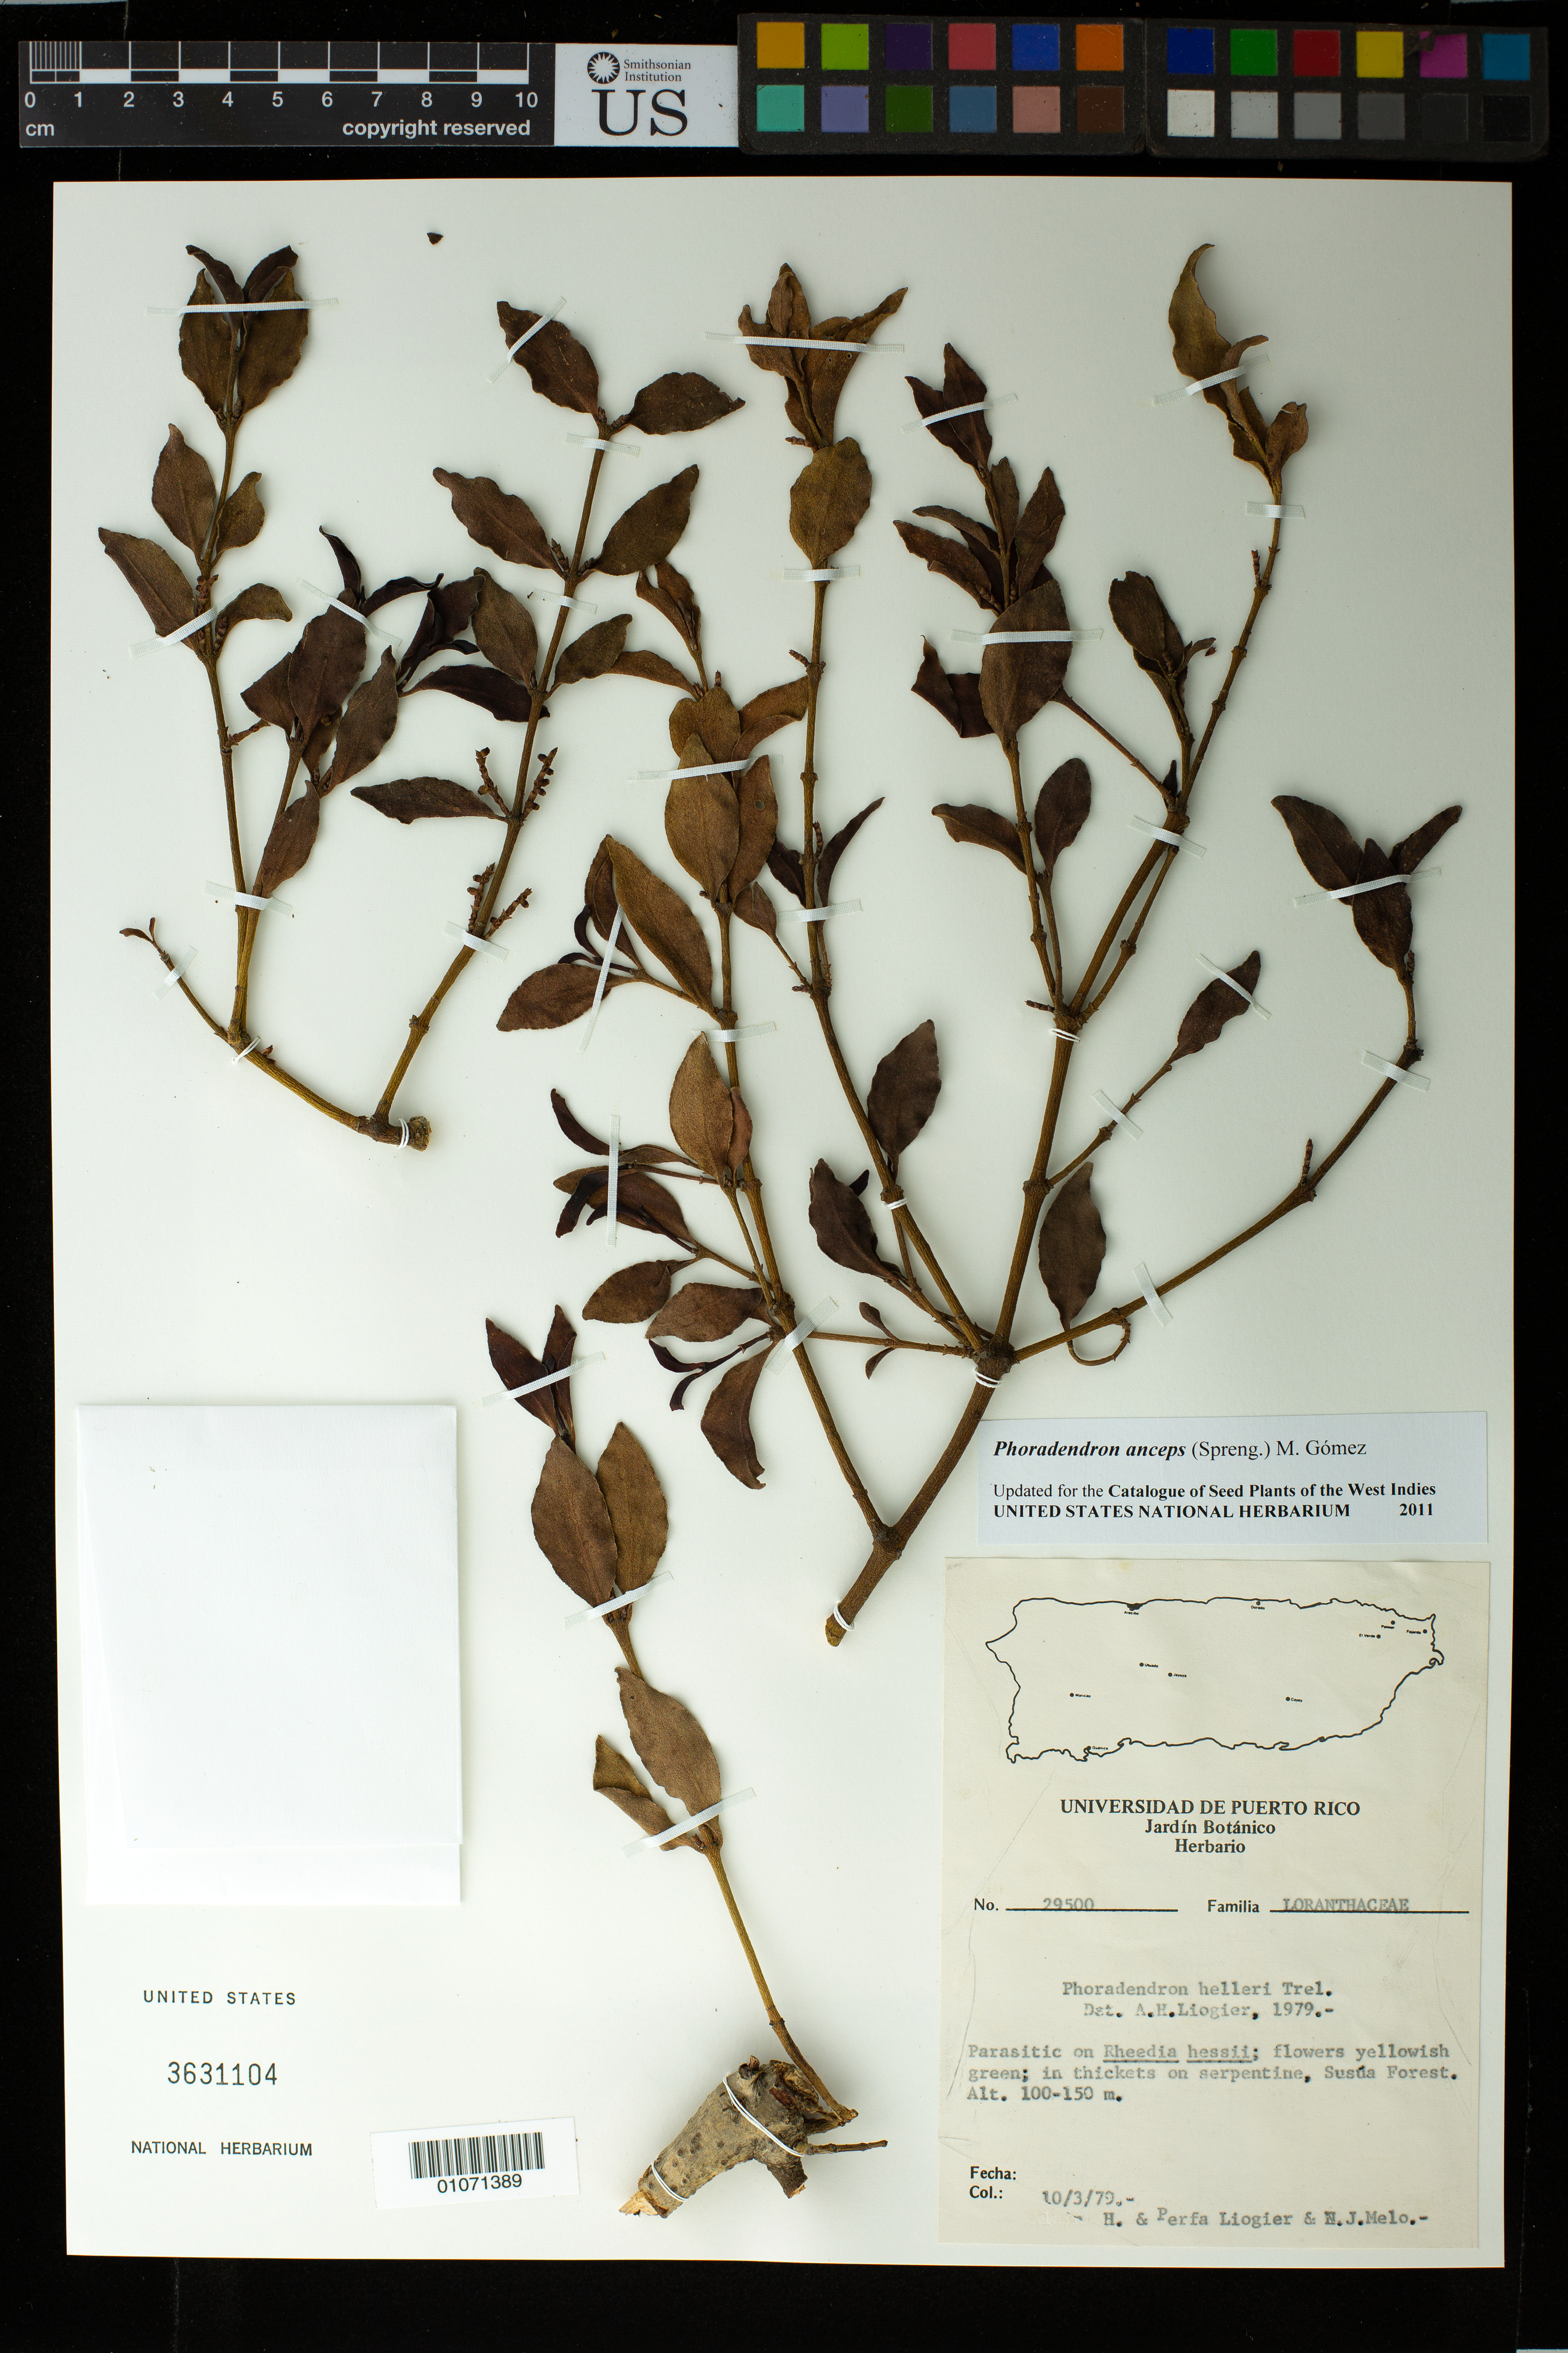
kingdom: Plantae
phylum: Tracheophyta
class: Magnoliopsida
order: Santalales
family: Viscaceae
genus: Phoradendron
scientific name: Phoradendron piperoides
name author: (Kunth) Trel.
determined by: Caraballo-Ortiz, Marcos A., (MISS), University of Mississippi (UNITED STATES)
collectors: A. H. Liogier, M. P. Liogier & E. Melo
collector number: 29500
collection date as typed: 10 Mar 1979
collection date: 1979-03-10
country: Puerto Rico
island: Puerto Rico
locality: Susúa Forest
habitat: In thickets on serpentine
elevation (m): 100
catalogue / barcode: US 3631104